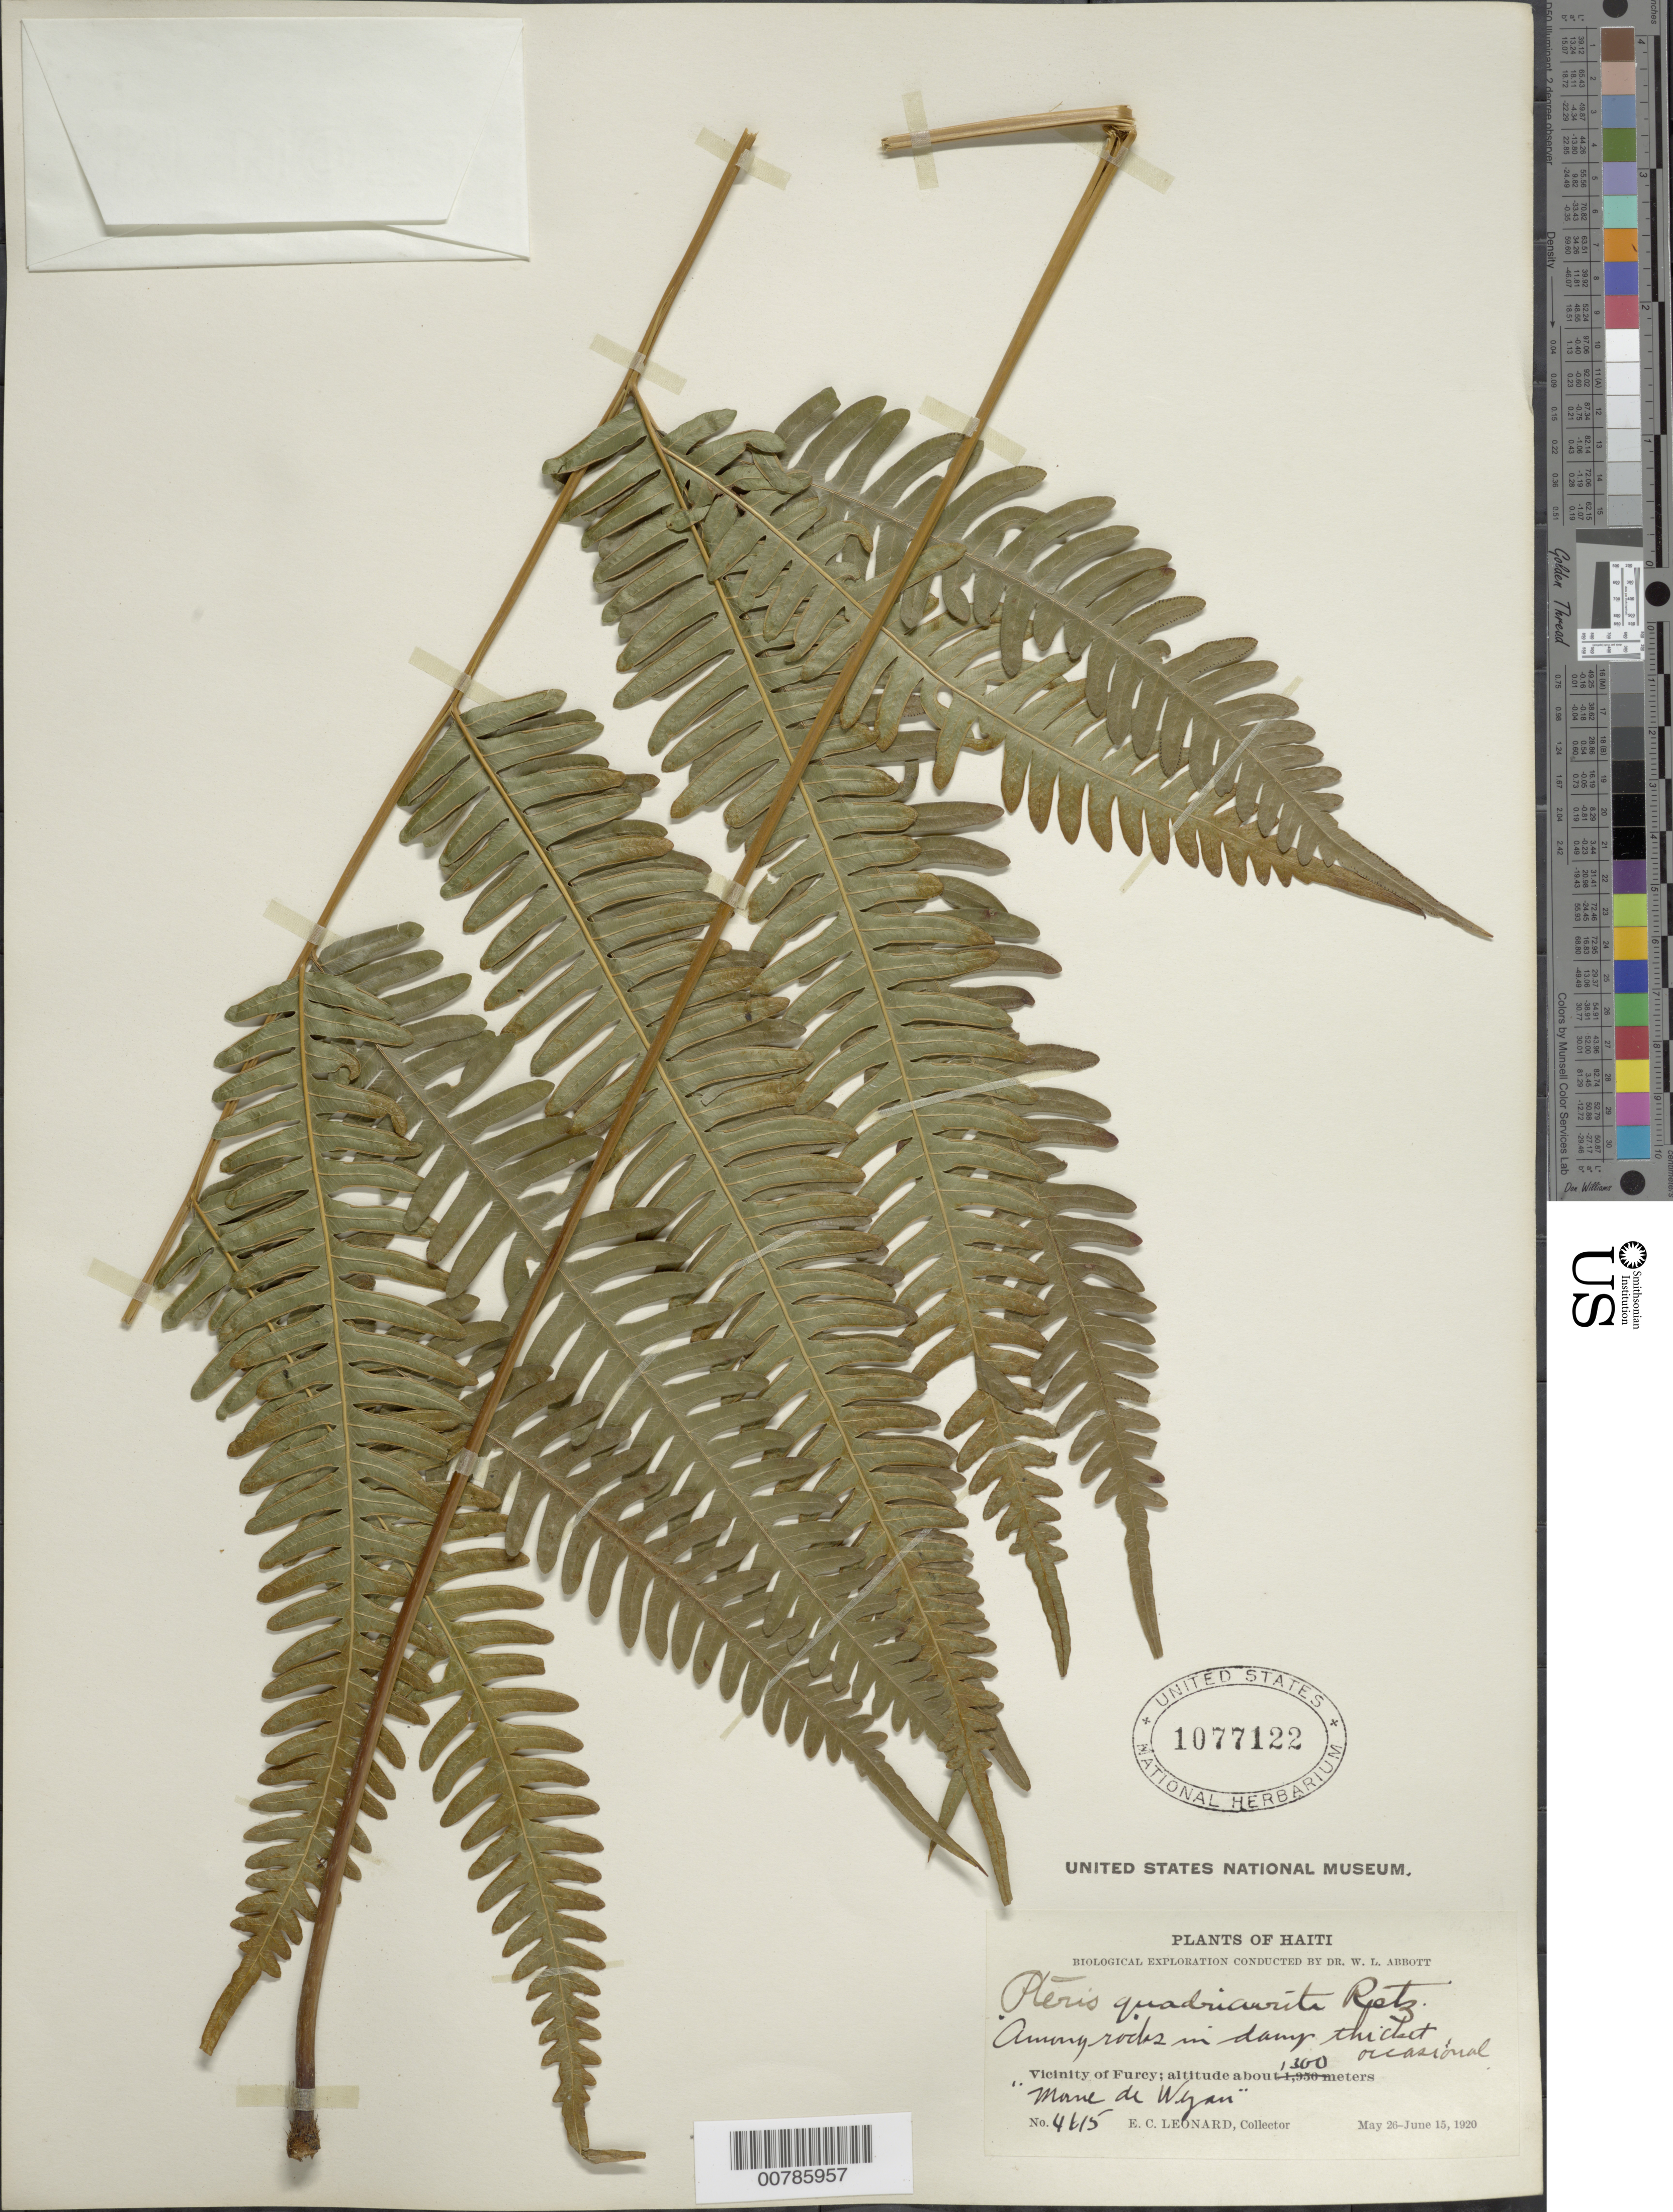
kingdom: Plantae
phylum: Tracheophyta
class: Polypodiopsida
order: Polypodiales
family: Pteridaceae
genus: Pteris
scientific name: Pteris quadriaurita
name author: Retz.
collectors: E. C. Leonard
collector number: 4615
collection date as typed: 26 May 1920 15 Jun 1920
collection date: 1920-05-26/1920-06-15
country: Haiti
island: Hispaniola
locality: Furcy, vicinity; Morne de Weyan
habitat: Among rocks in damp thicket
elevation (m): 1300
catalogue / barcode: US 1077122